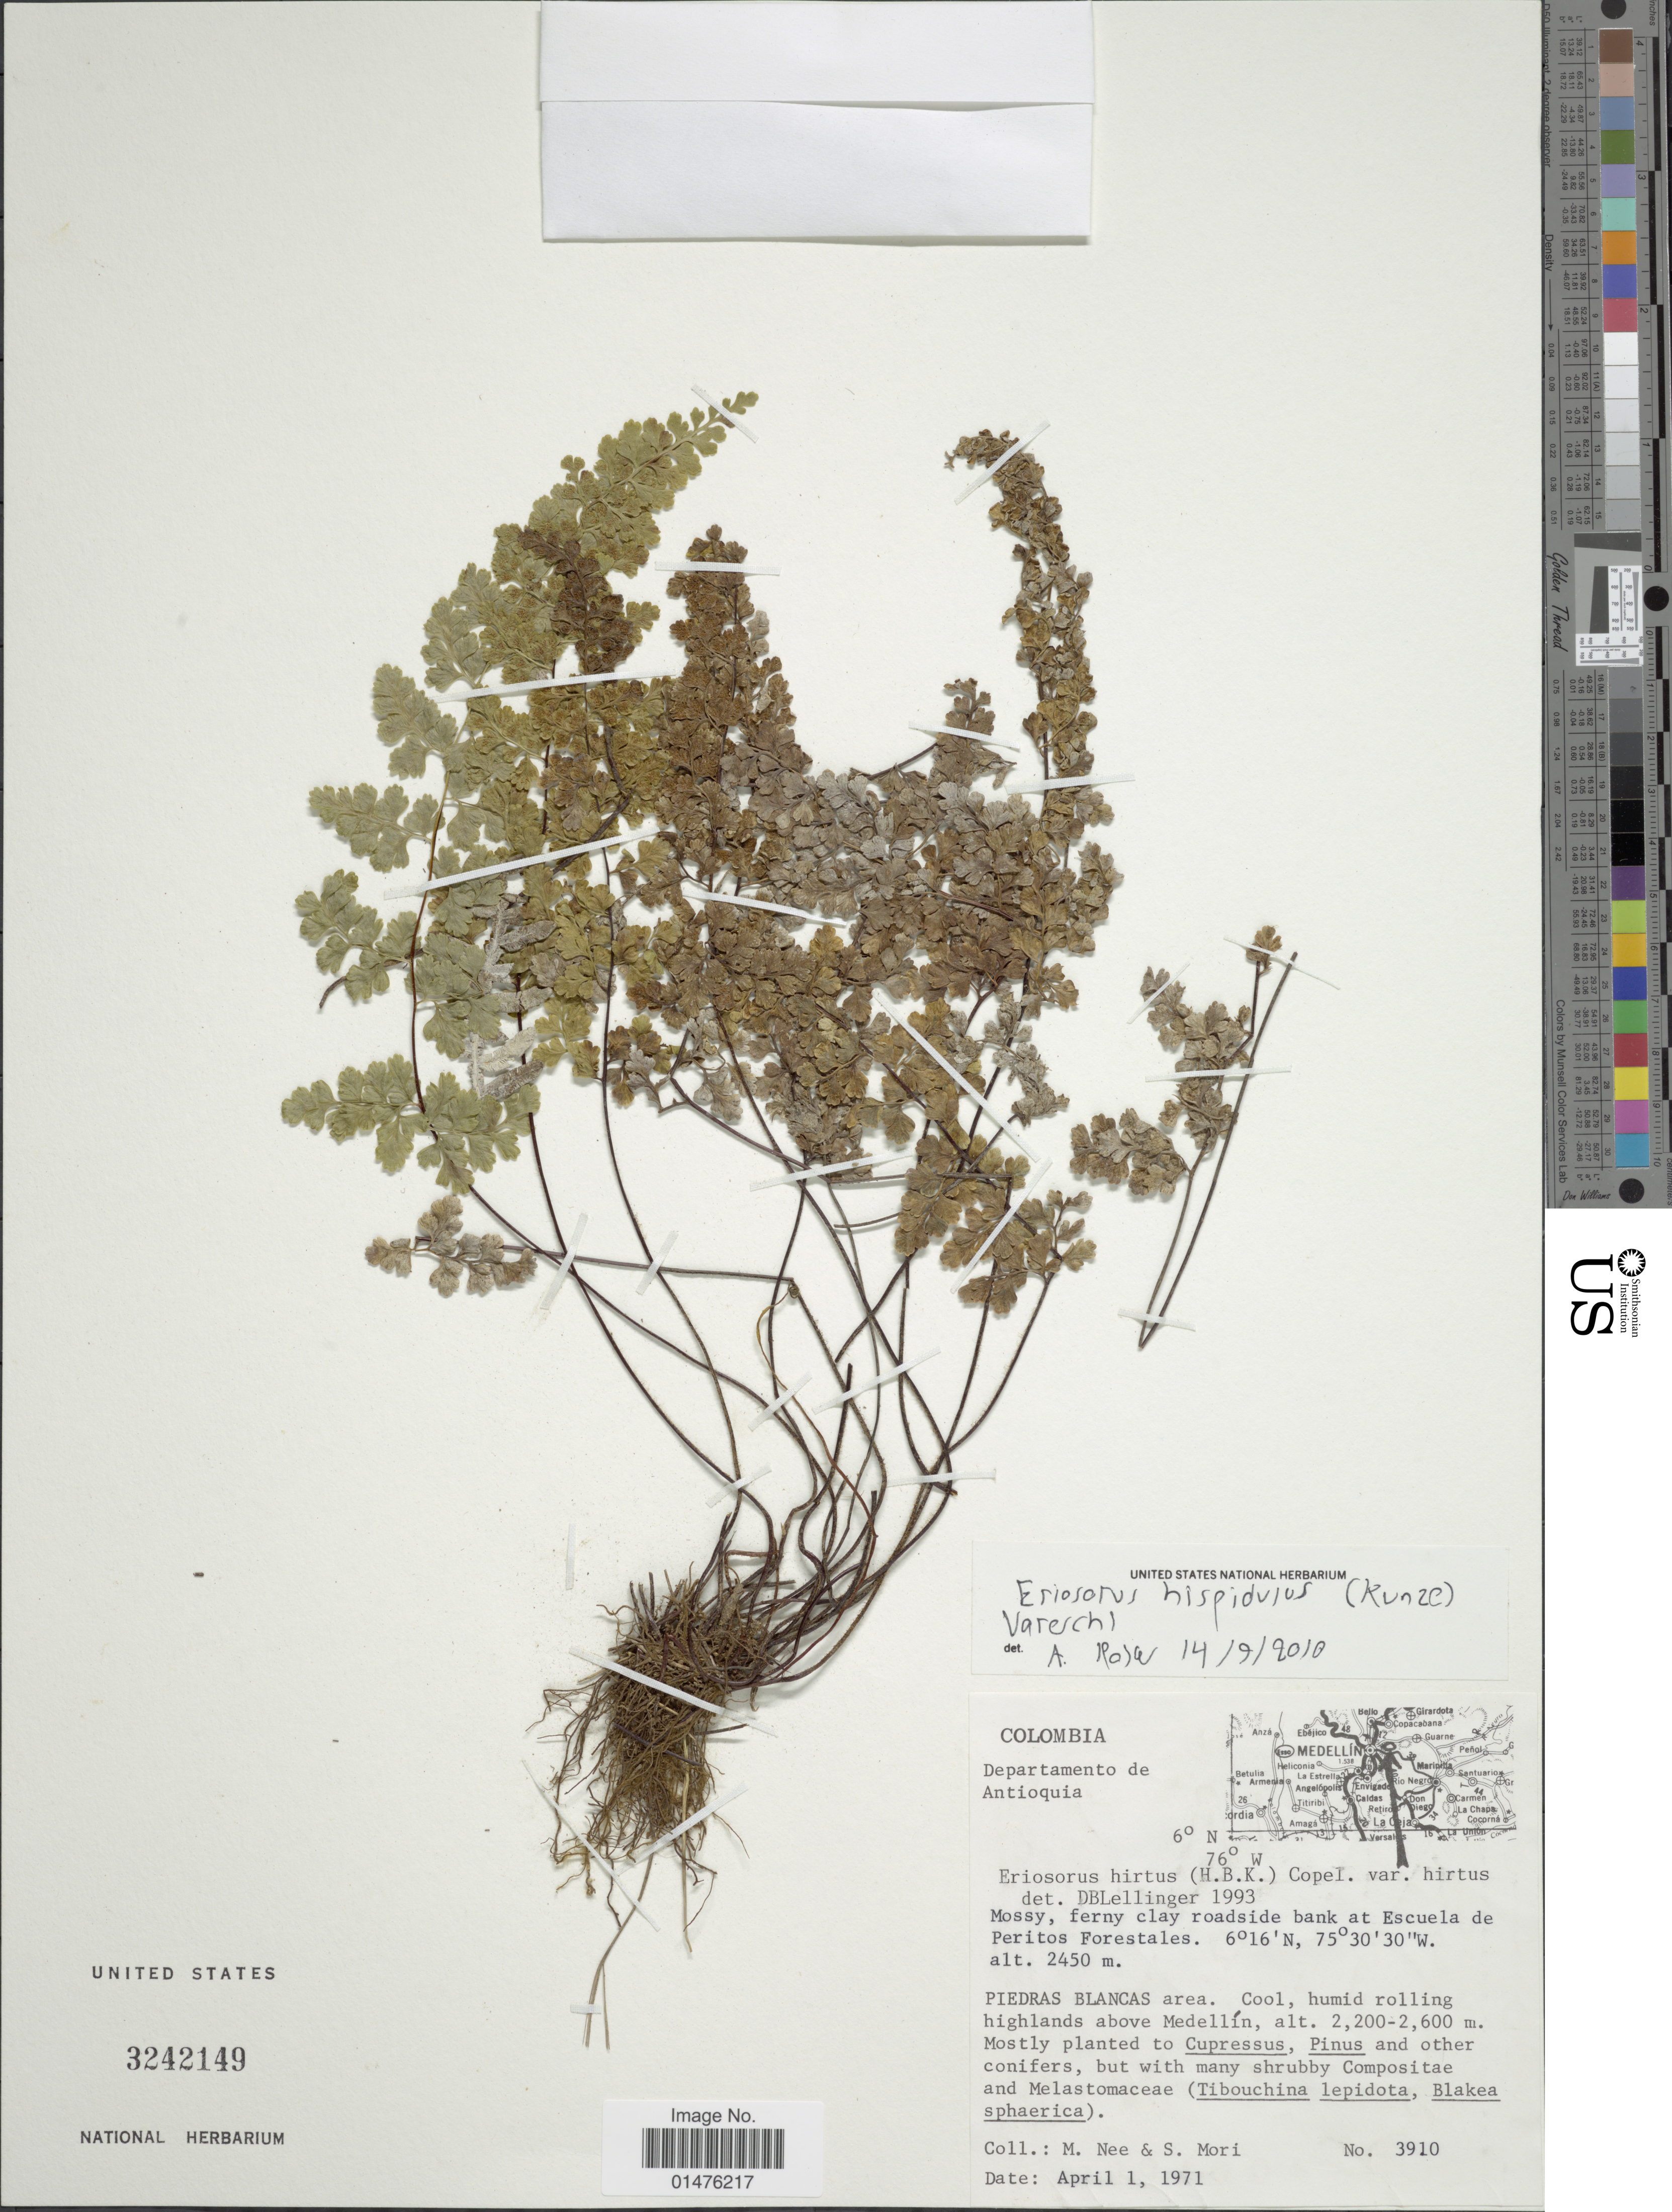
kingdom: Plantae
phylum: Tracheophyta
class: Polypodiopsida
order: Polypodiales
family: Pteridaceae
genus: Jamesonia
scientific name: Jamesonia hispidula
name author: Kunze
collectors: M. Nee & S. Mori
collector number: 3910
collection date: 1971-04-01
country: Colombia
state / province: Antioquia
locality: Departamento de Antioquia, Mossy, ferny clay roadside bank at Escuala de Peritos Forestales, Piedras Blancas area.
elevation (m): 2450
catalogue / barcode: US 3242149